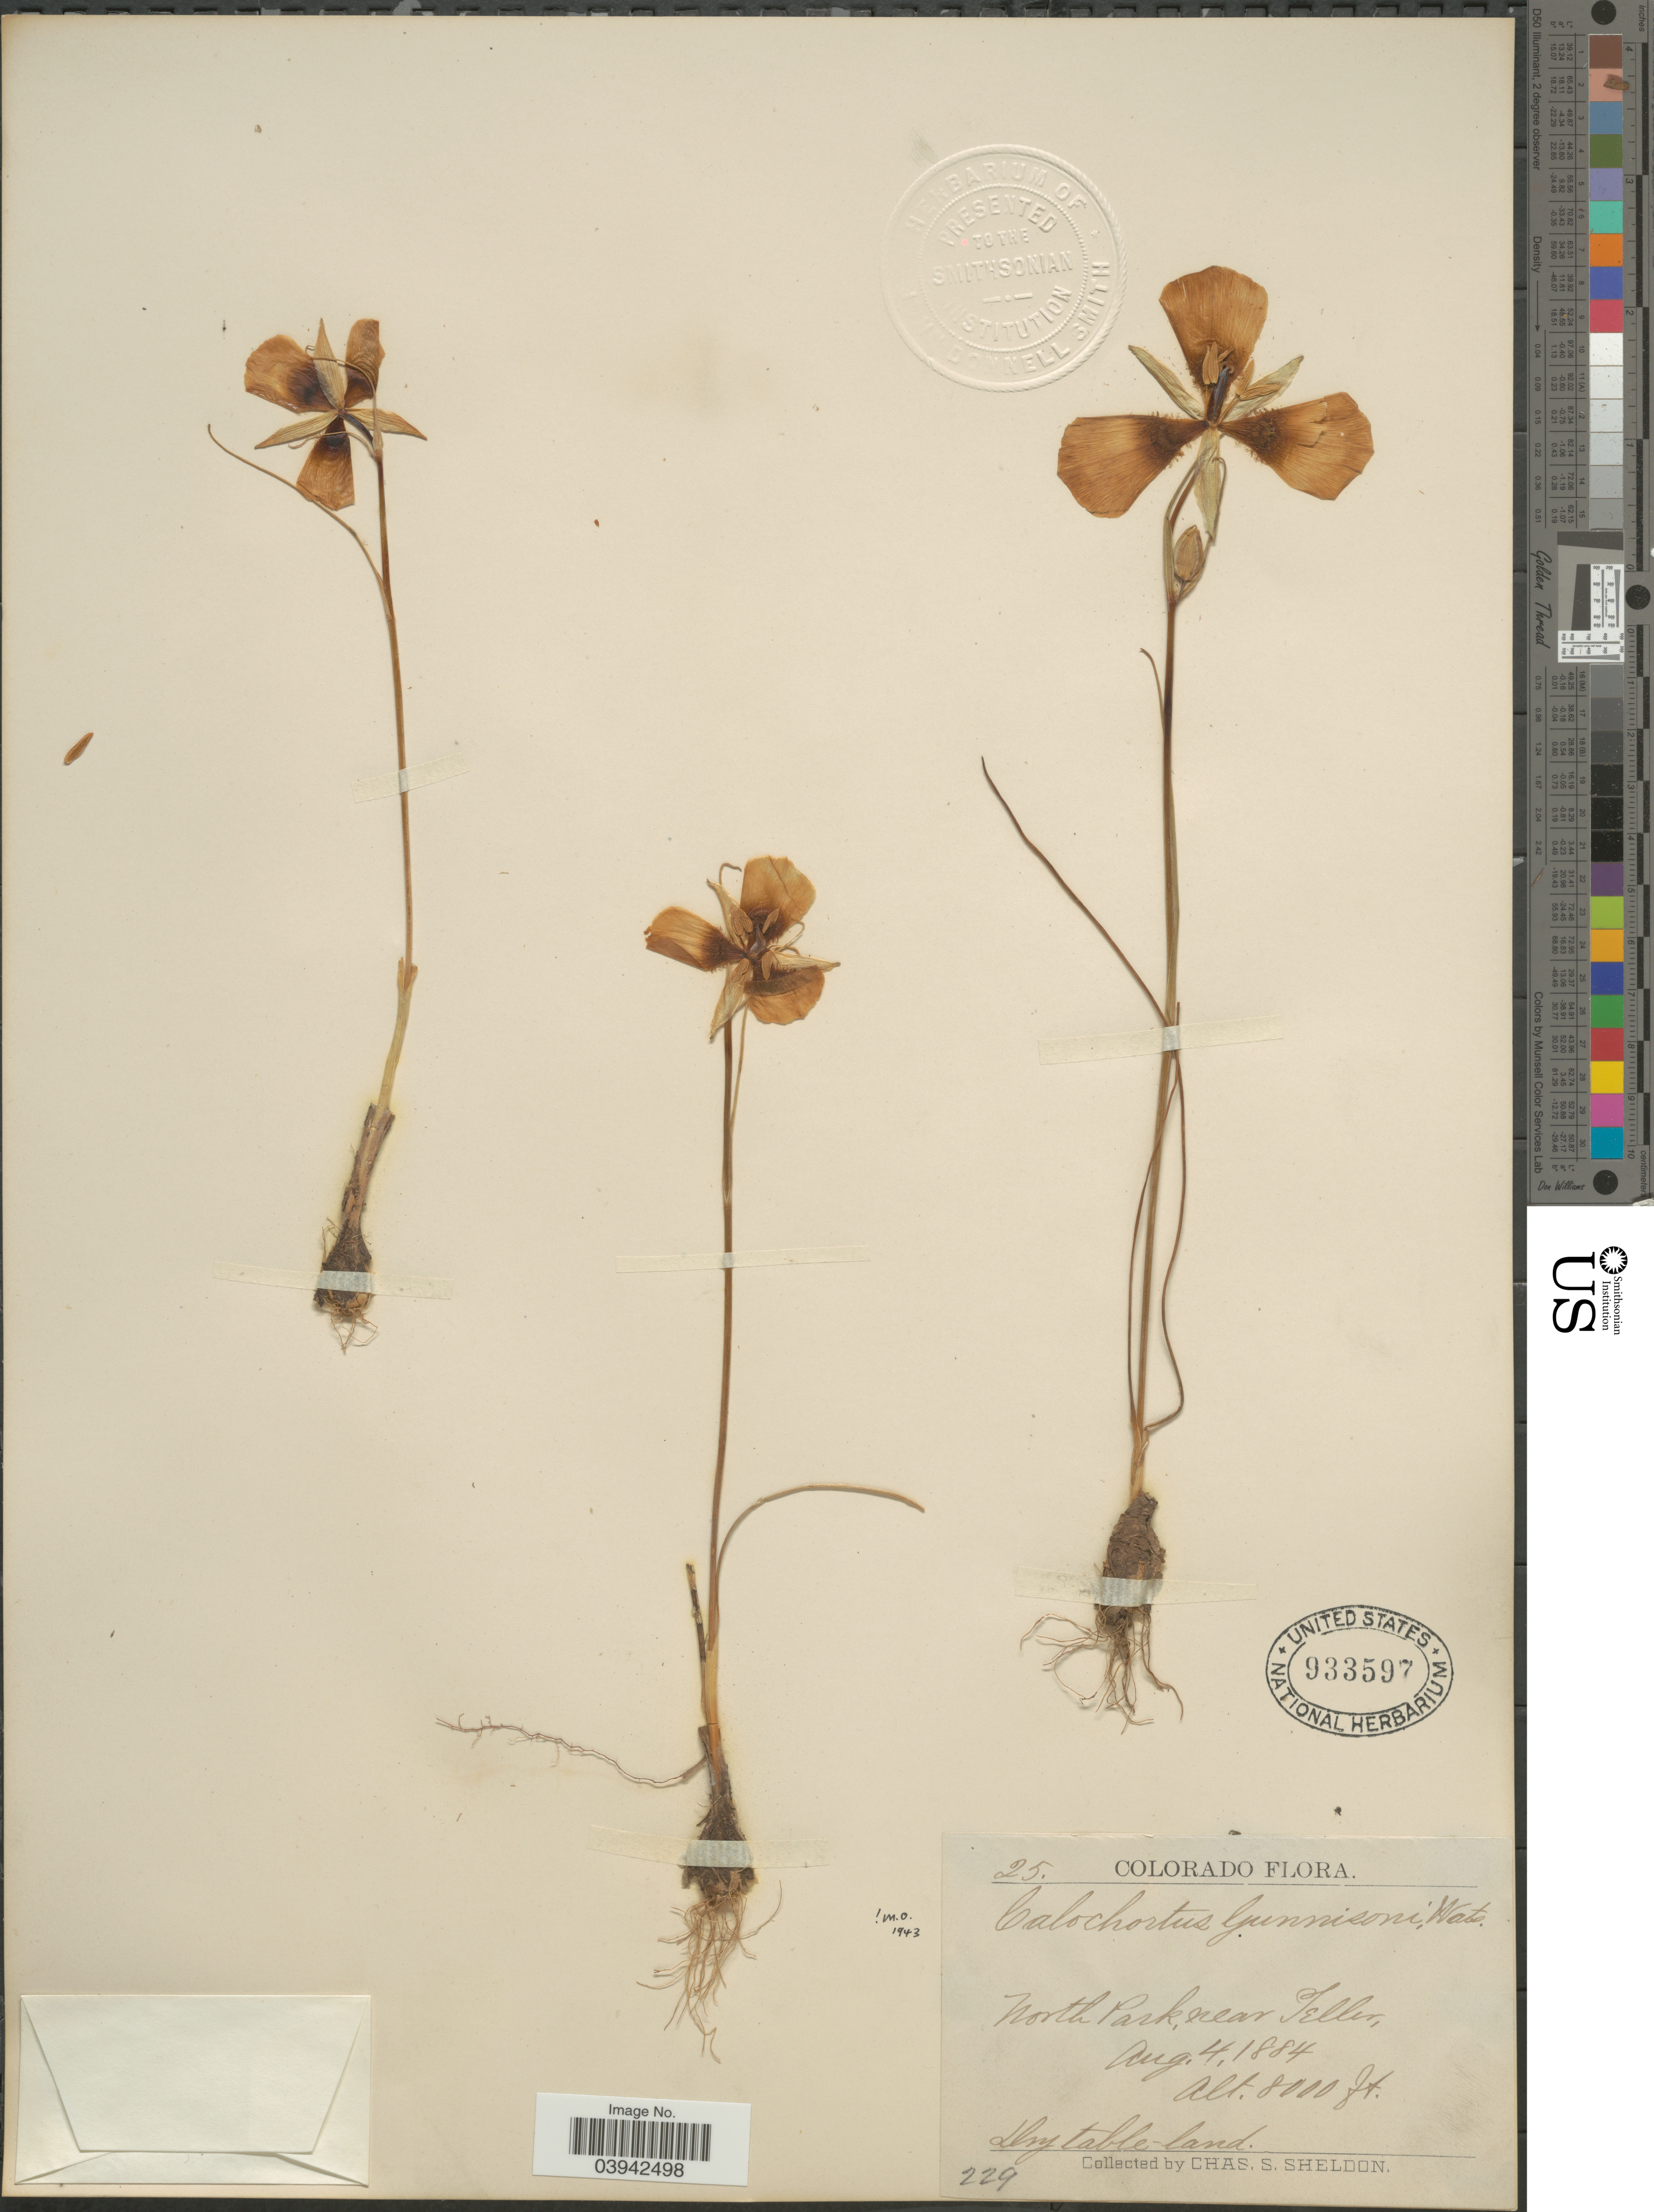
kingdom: Plantae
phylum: Tracheophyta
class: Liliopsida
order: Liliales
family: Liliaceae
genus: Calochortus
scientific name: Calochortus gunnisonii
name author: S. Watson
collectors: C. S. Sheldon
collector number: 25/229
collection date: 1884-08-04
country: United States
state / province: Colorado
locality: North Park, near Teller.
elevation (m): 2438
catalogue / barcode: US 933597